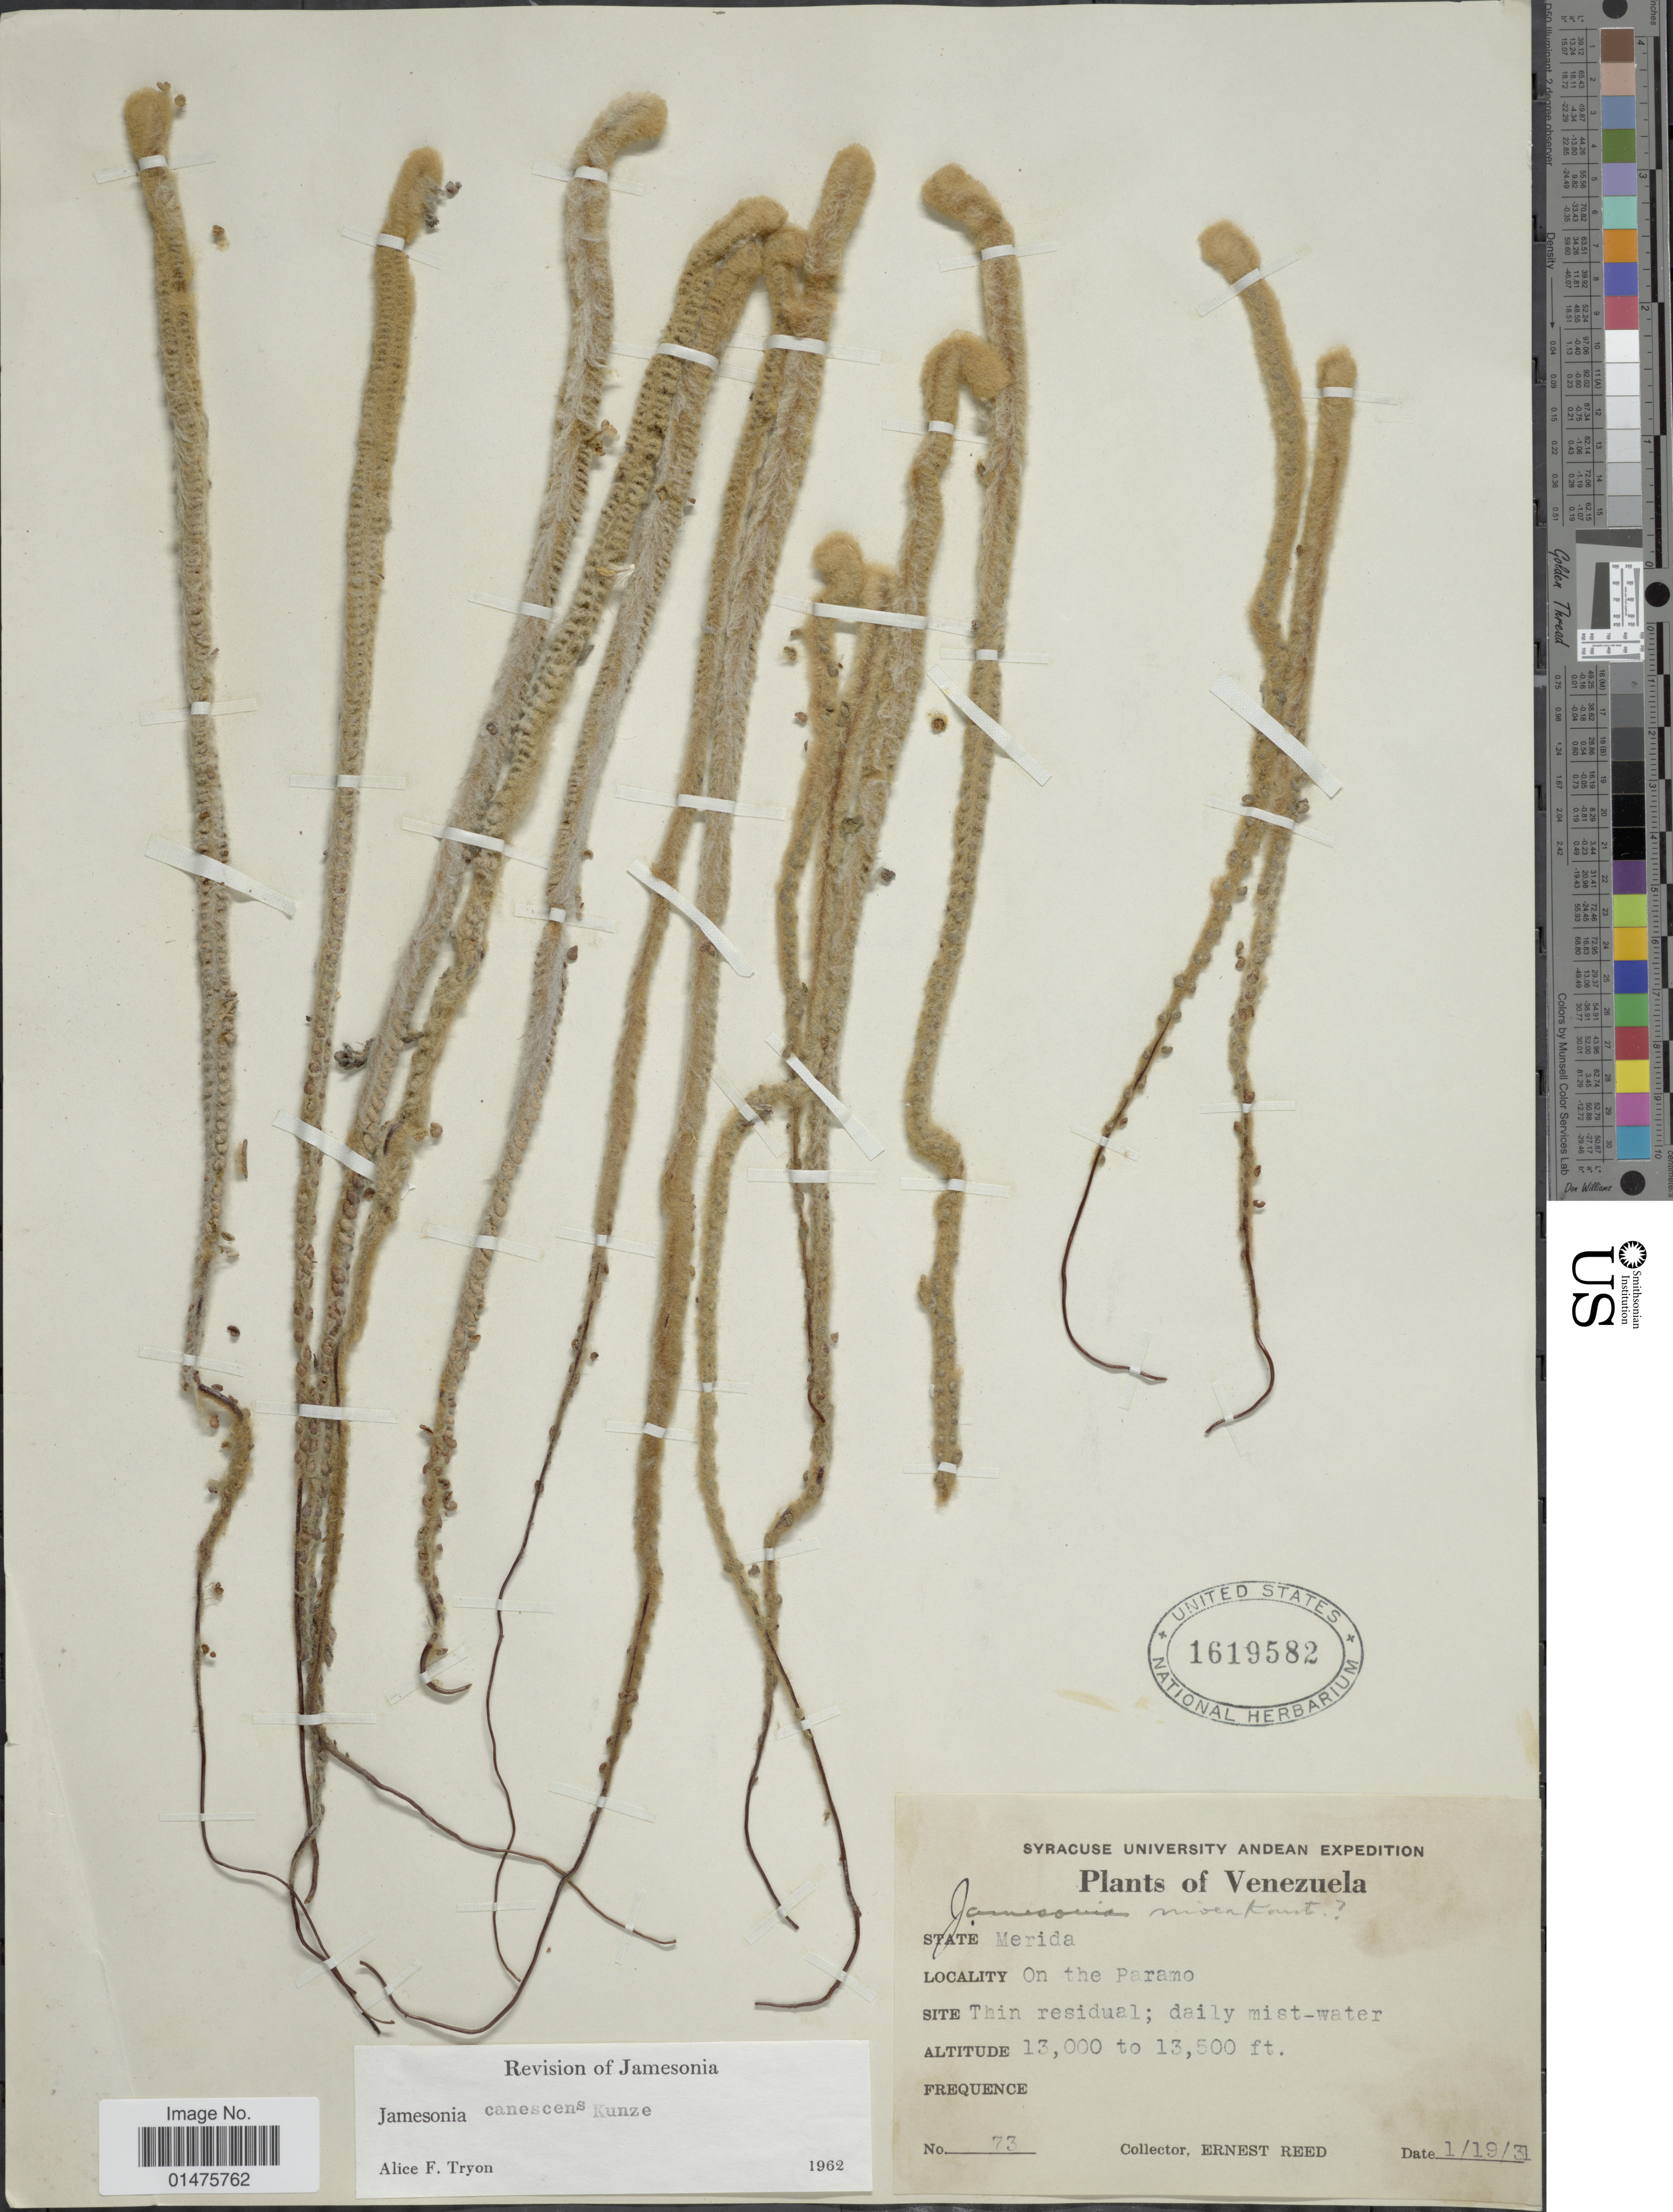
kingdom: Plantae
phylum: Tracheophyta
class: Polypodiopsida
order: Polypodiales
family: Pteridaceae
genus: Jamesonia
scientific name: Jamesonia canescens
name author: Kunze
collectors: E. Reed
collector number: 73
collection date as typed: Transcribed d/m/y: 19/1/31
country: Venezuela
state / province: Mérida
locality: On the Paramo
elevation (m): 3962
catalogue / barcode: US 1619582